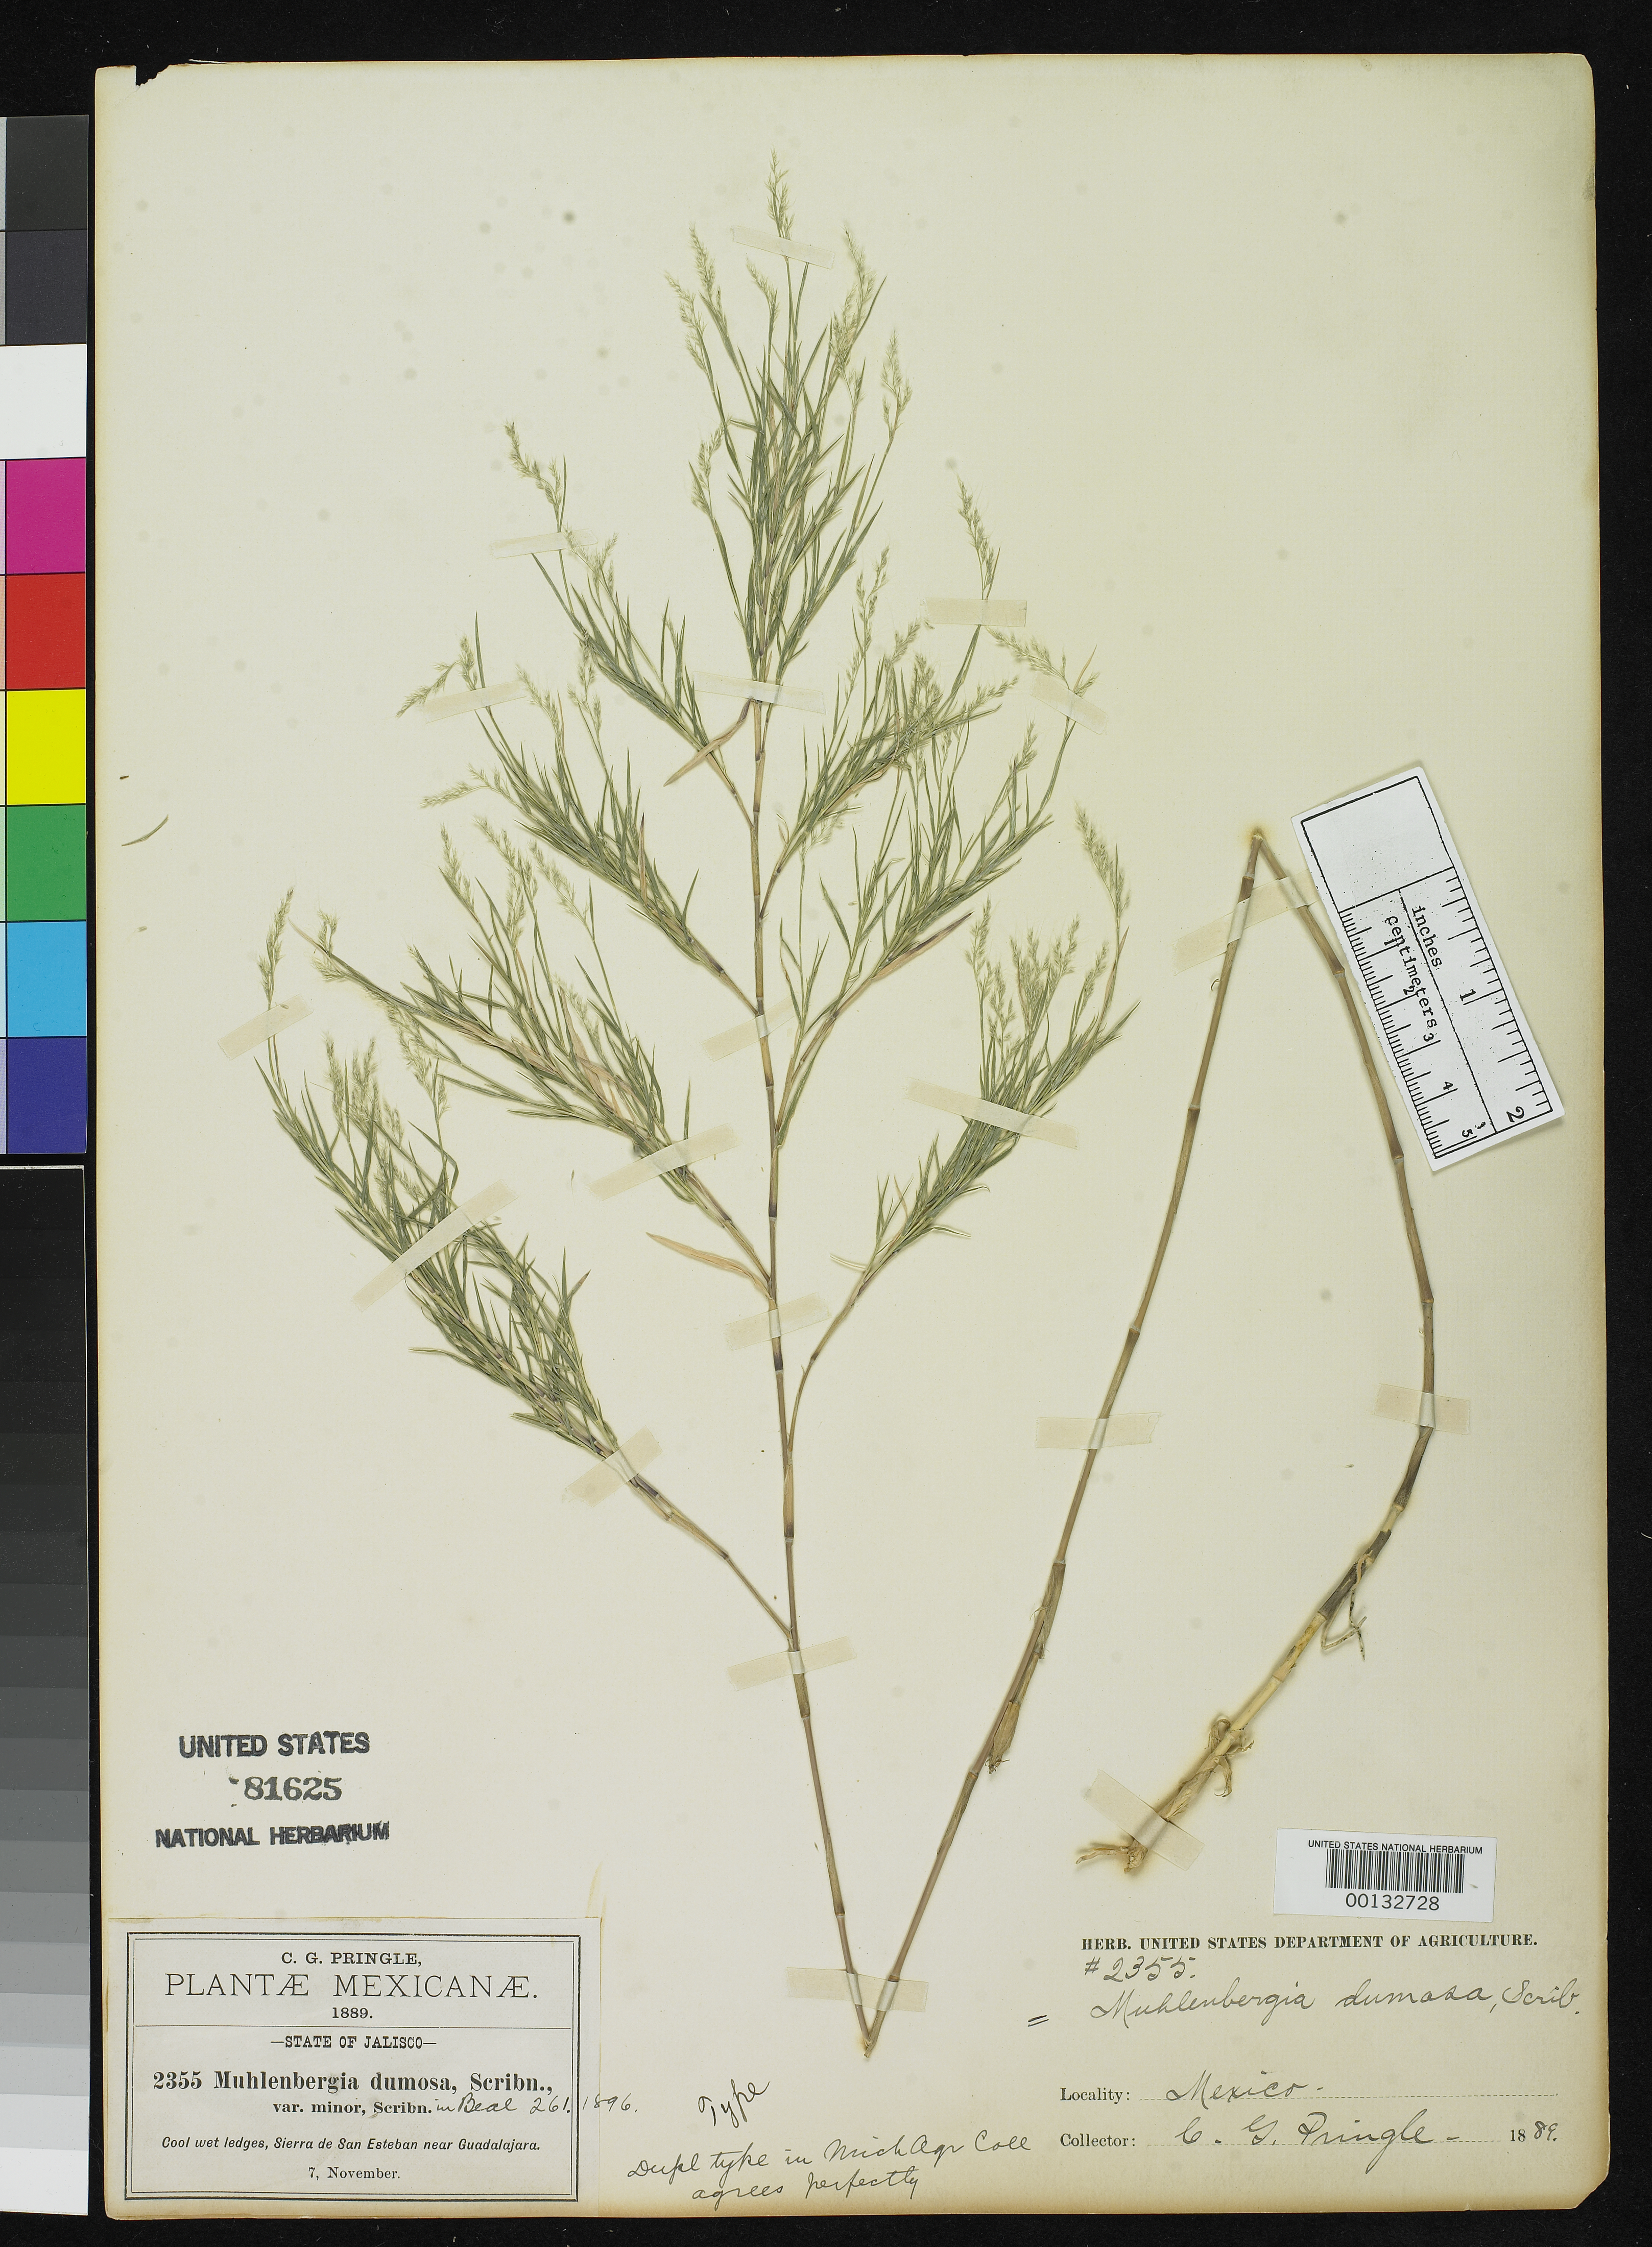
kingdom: Plantae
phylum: Tracheophyta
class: Liliopsida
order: Poales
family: Poaceae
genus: Muhlenbergia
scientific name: Muhlenbergia dumosa var. minor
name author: Scribn. ex W.J. Beal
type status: Holotype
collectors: C. G. Pringle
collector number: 2355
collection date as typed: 07 Nov 1889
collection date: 1889-11-07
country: Mexico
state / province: Jalisco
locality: Sierra de San Esteban near Guadalajara.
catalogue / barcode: US 81625